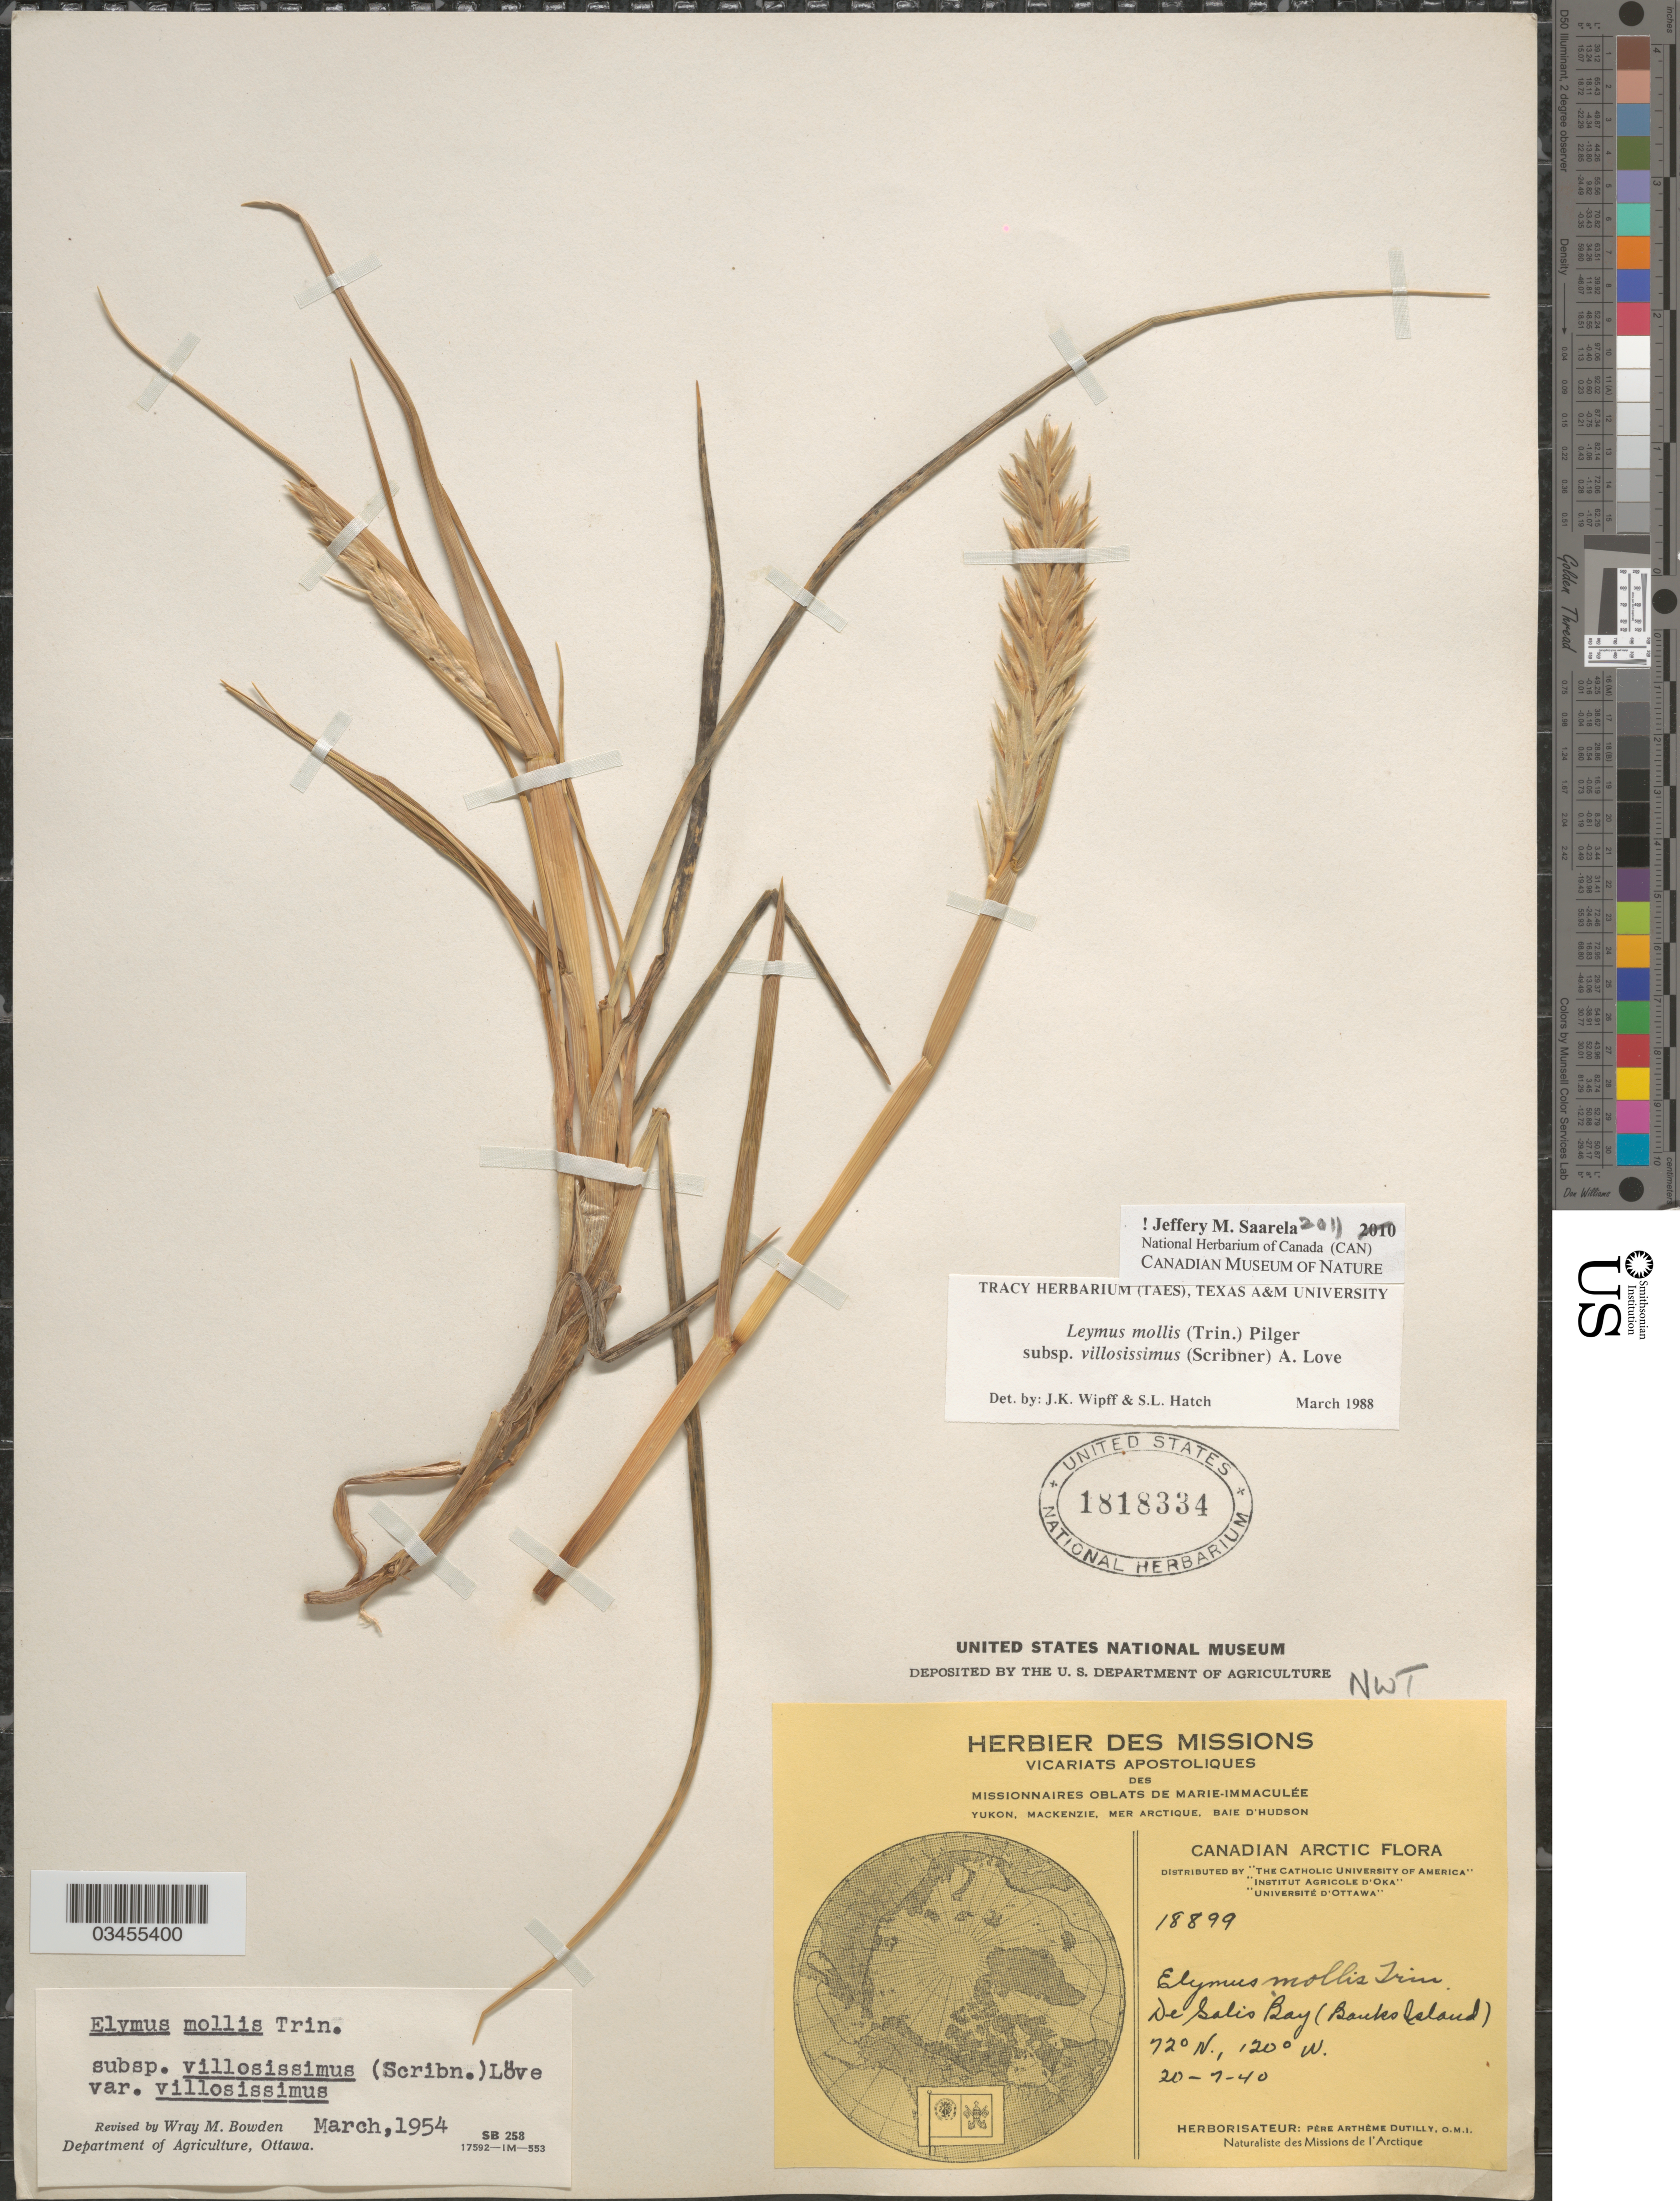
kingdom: Plantae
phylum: Tracheophyta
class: Liliopsida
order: Poales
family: Poaceae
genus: Leymus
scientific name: Leymus mollis subsp. villosissimus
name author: (Scribn.) Á. Löve & D. Löve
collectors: P. Dutilly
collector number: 18899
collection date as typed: Transcribed d/m/y: 20/7/40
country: Canada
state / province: Northwest Territories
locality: Canadian Arctic. De Salis Bay (Banks Island). Missions de l'Arctique.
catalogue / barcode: US 1818334